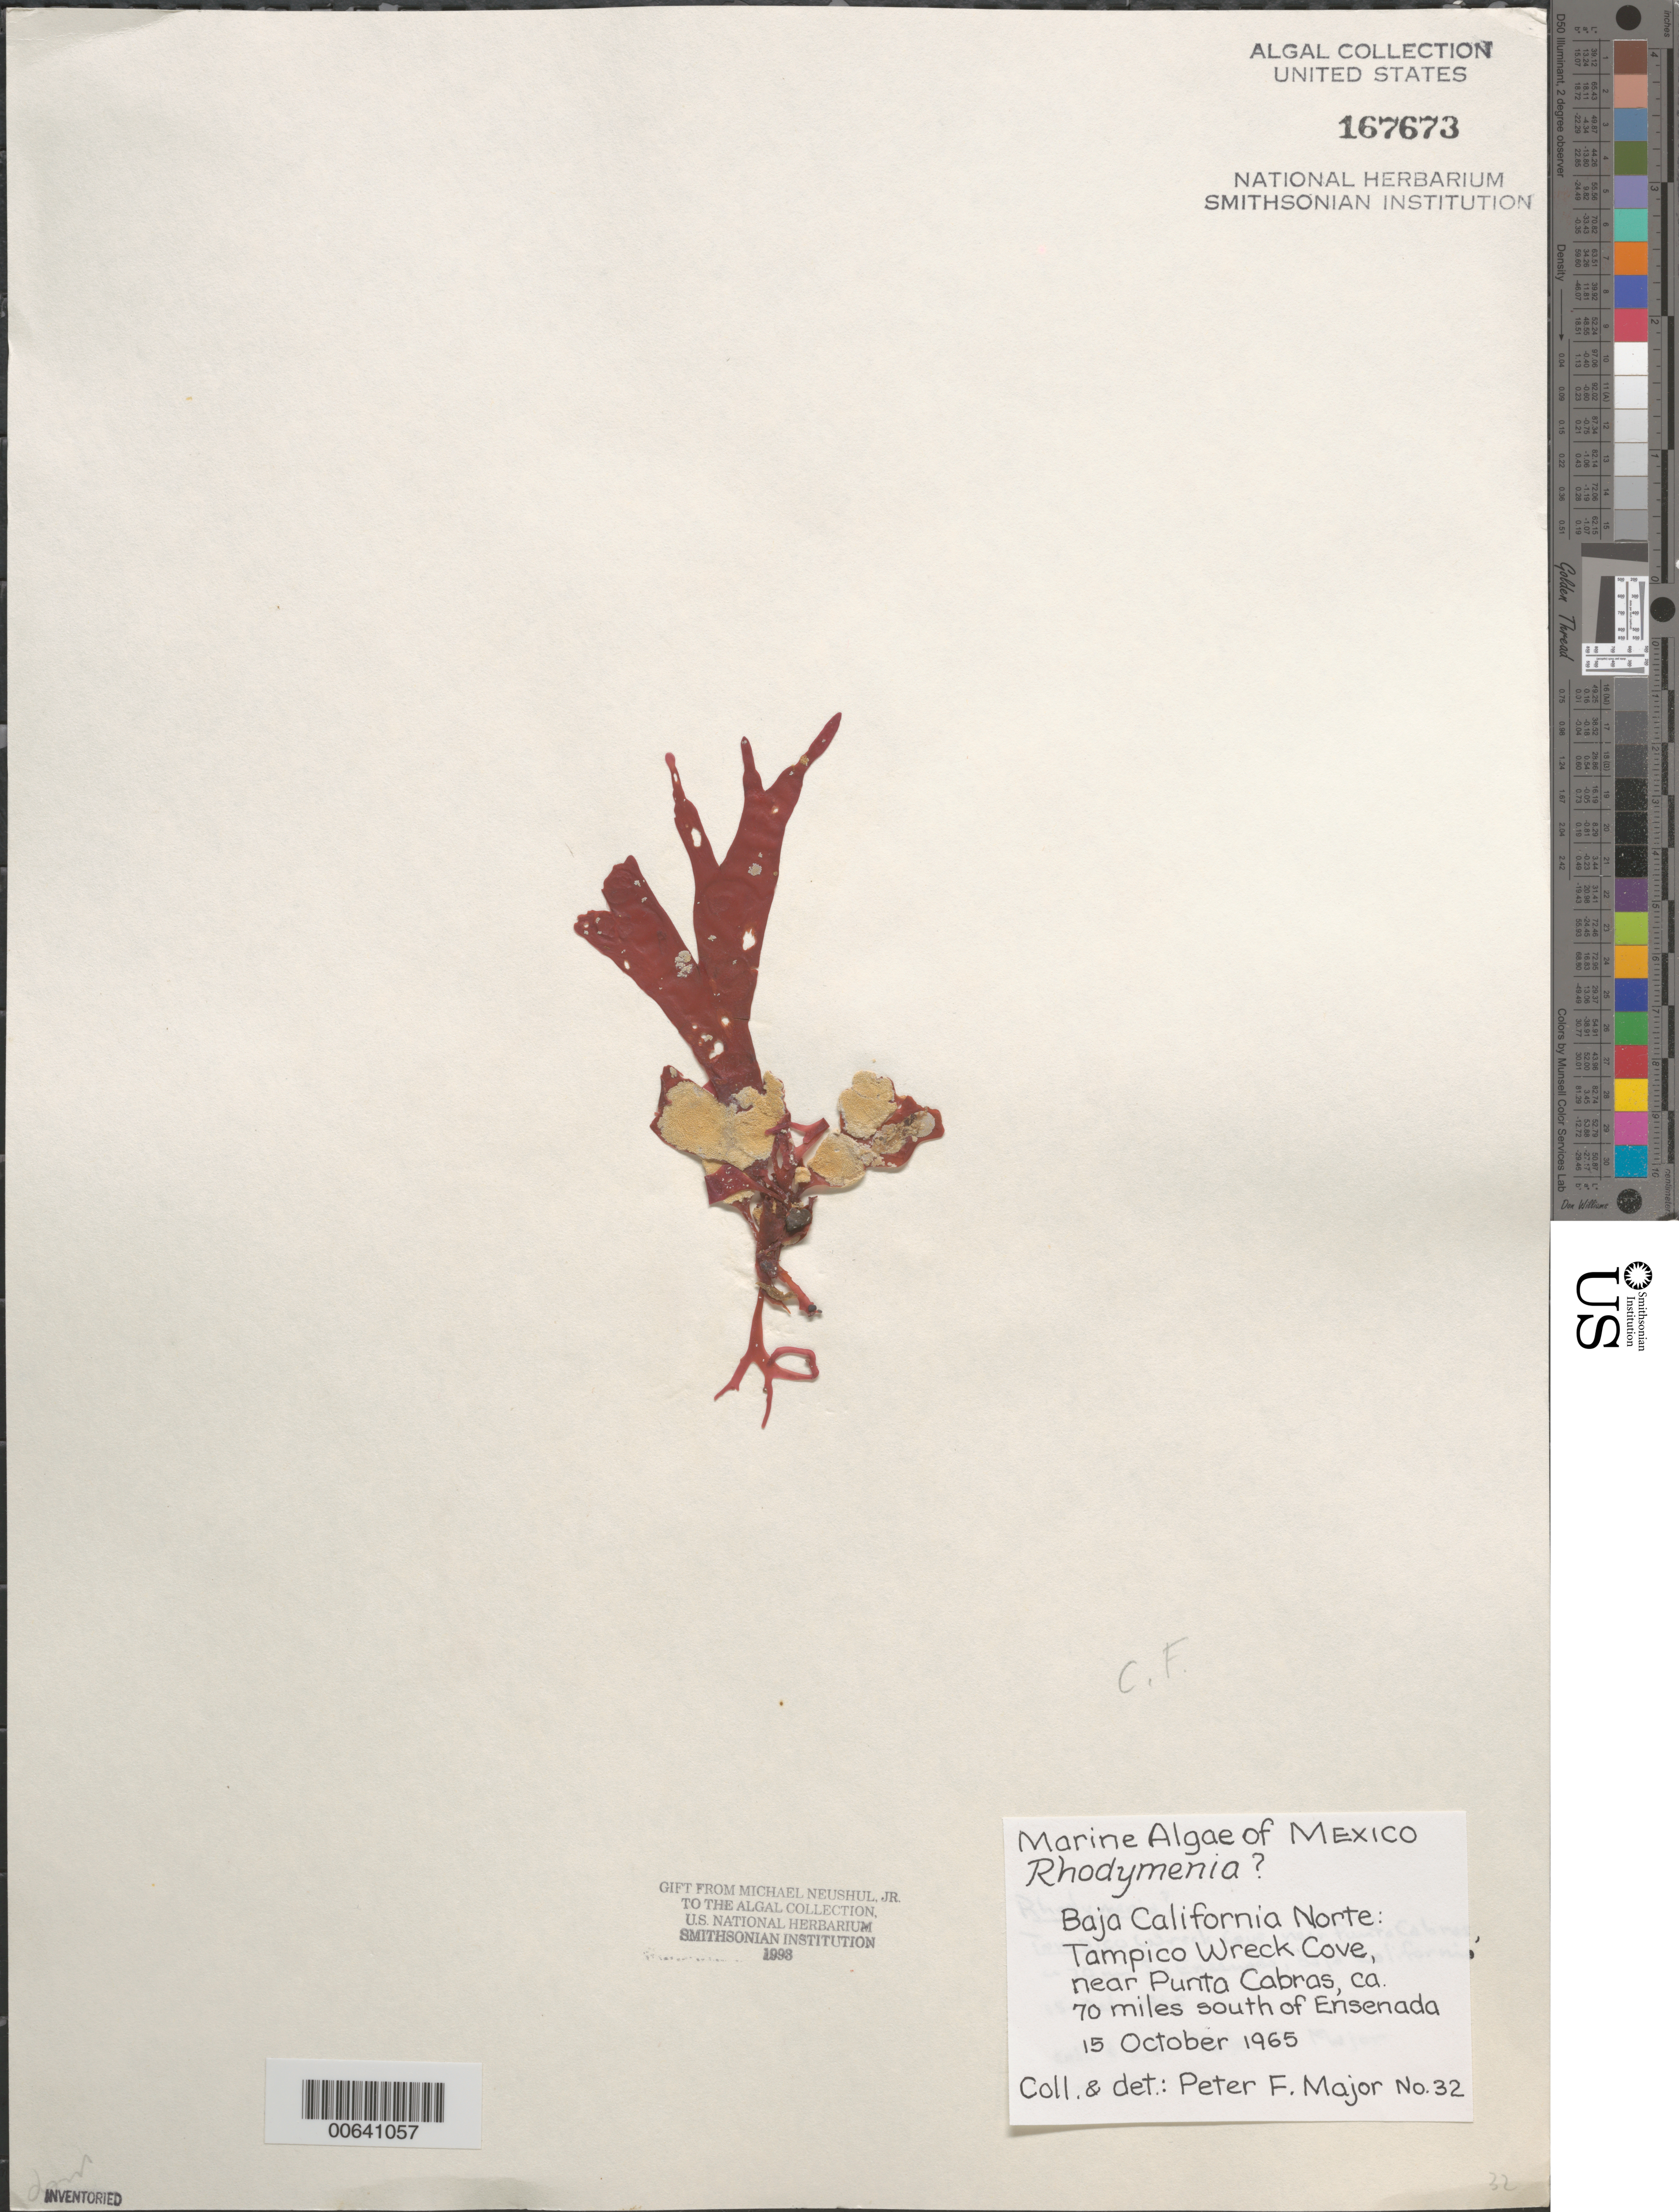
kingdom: Plantae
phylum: Rhodophyta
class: Florideophyceae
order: Rhodymeniales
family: Rhodymeniaceae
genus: Rhodymenia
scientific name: Rhodymenia sp.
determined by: Major, P. F.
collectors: P. Major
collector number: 32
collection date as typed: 15 Oct 1965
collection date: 1965-10-15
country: Mexico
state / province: Baja California Norte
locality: Tampico Wreck Cove, near Punta Cabras, 60-70 miles south of Ensenada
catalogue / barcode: US 167673